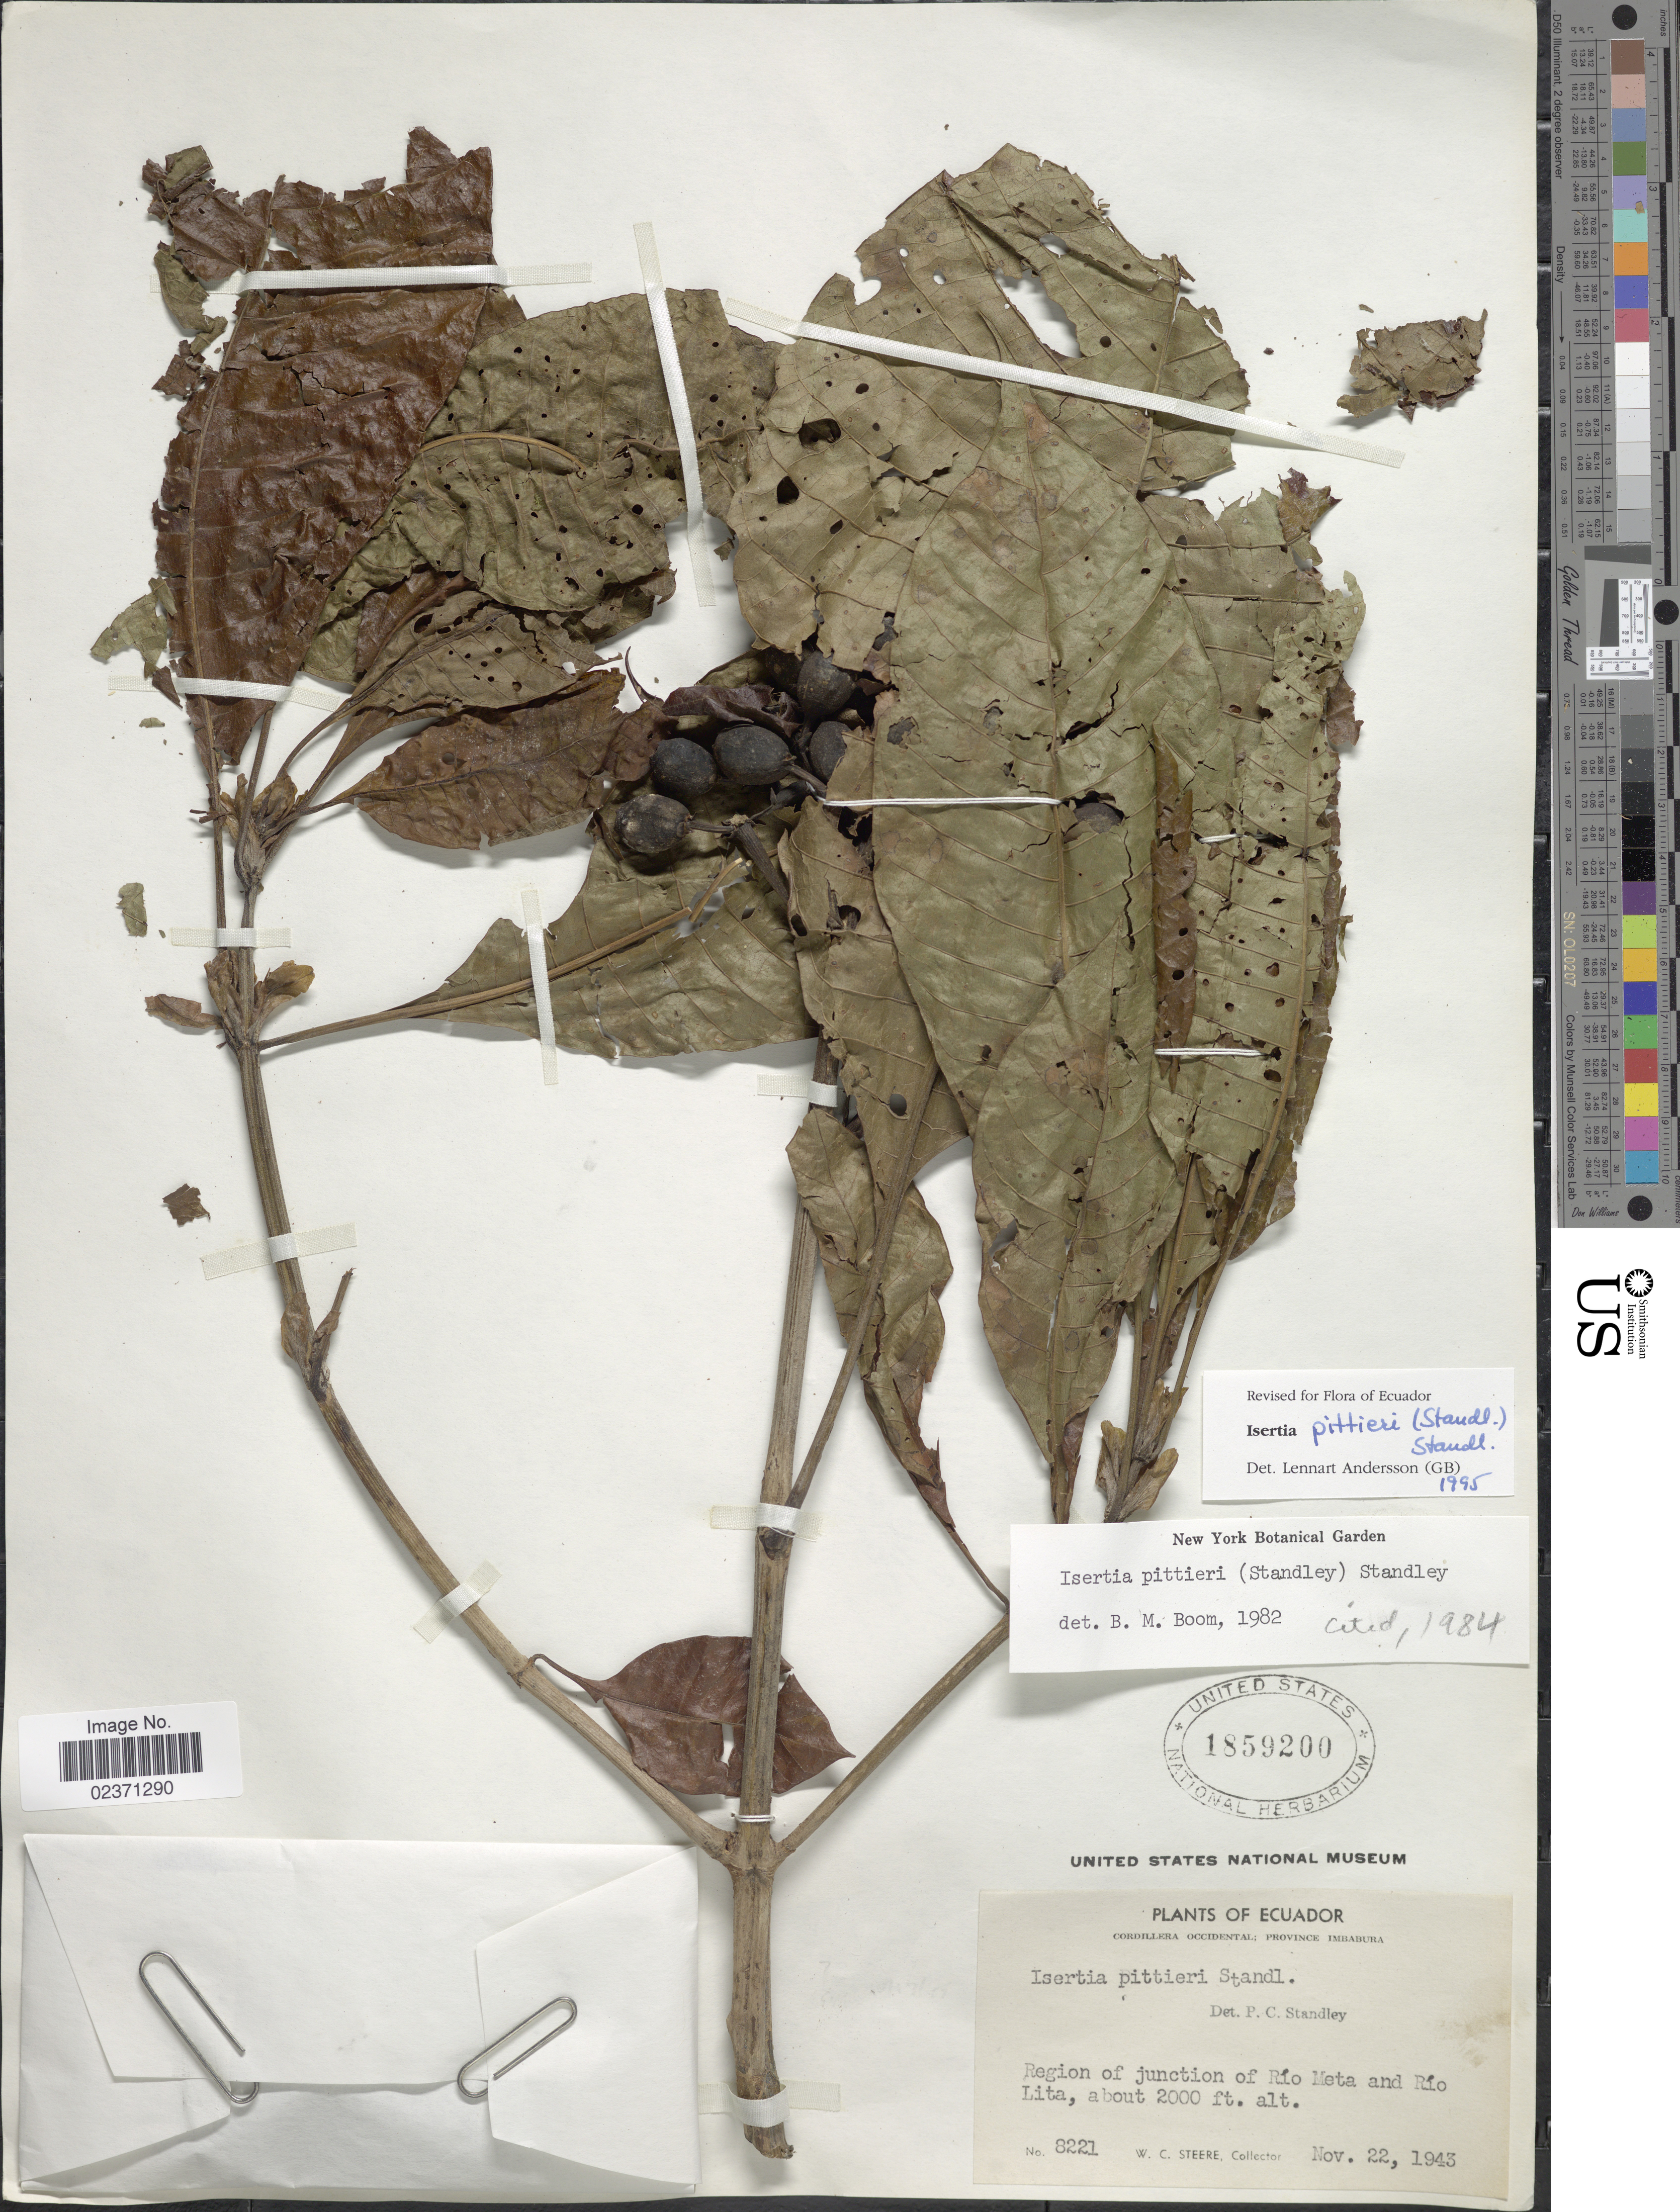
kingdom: Plantae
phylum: Tracheophyta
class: Magnoliopsida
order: Gentianales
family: Rubiaceae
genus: Isertia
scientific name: Isertia pittieri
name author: (Standl.) Standl.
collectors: W. C. Steere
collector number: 8221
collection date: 1943-11-22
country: Ecuador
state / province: Imbabura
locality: Cordillera Occidental; Province Imbabura. Region of Junction of Rio Meta and Rio Lita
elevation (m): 610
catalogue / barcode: US 1859200